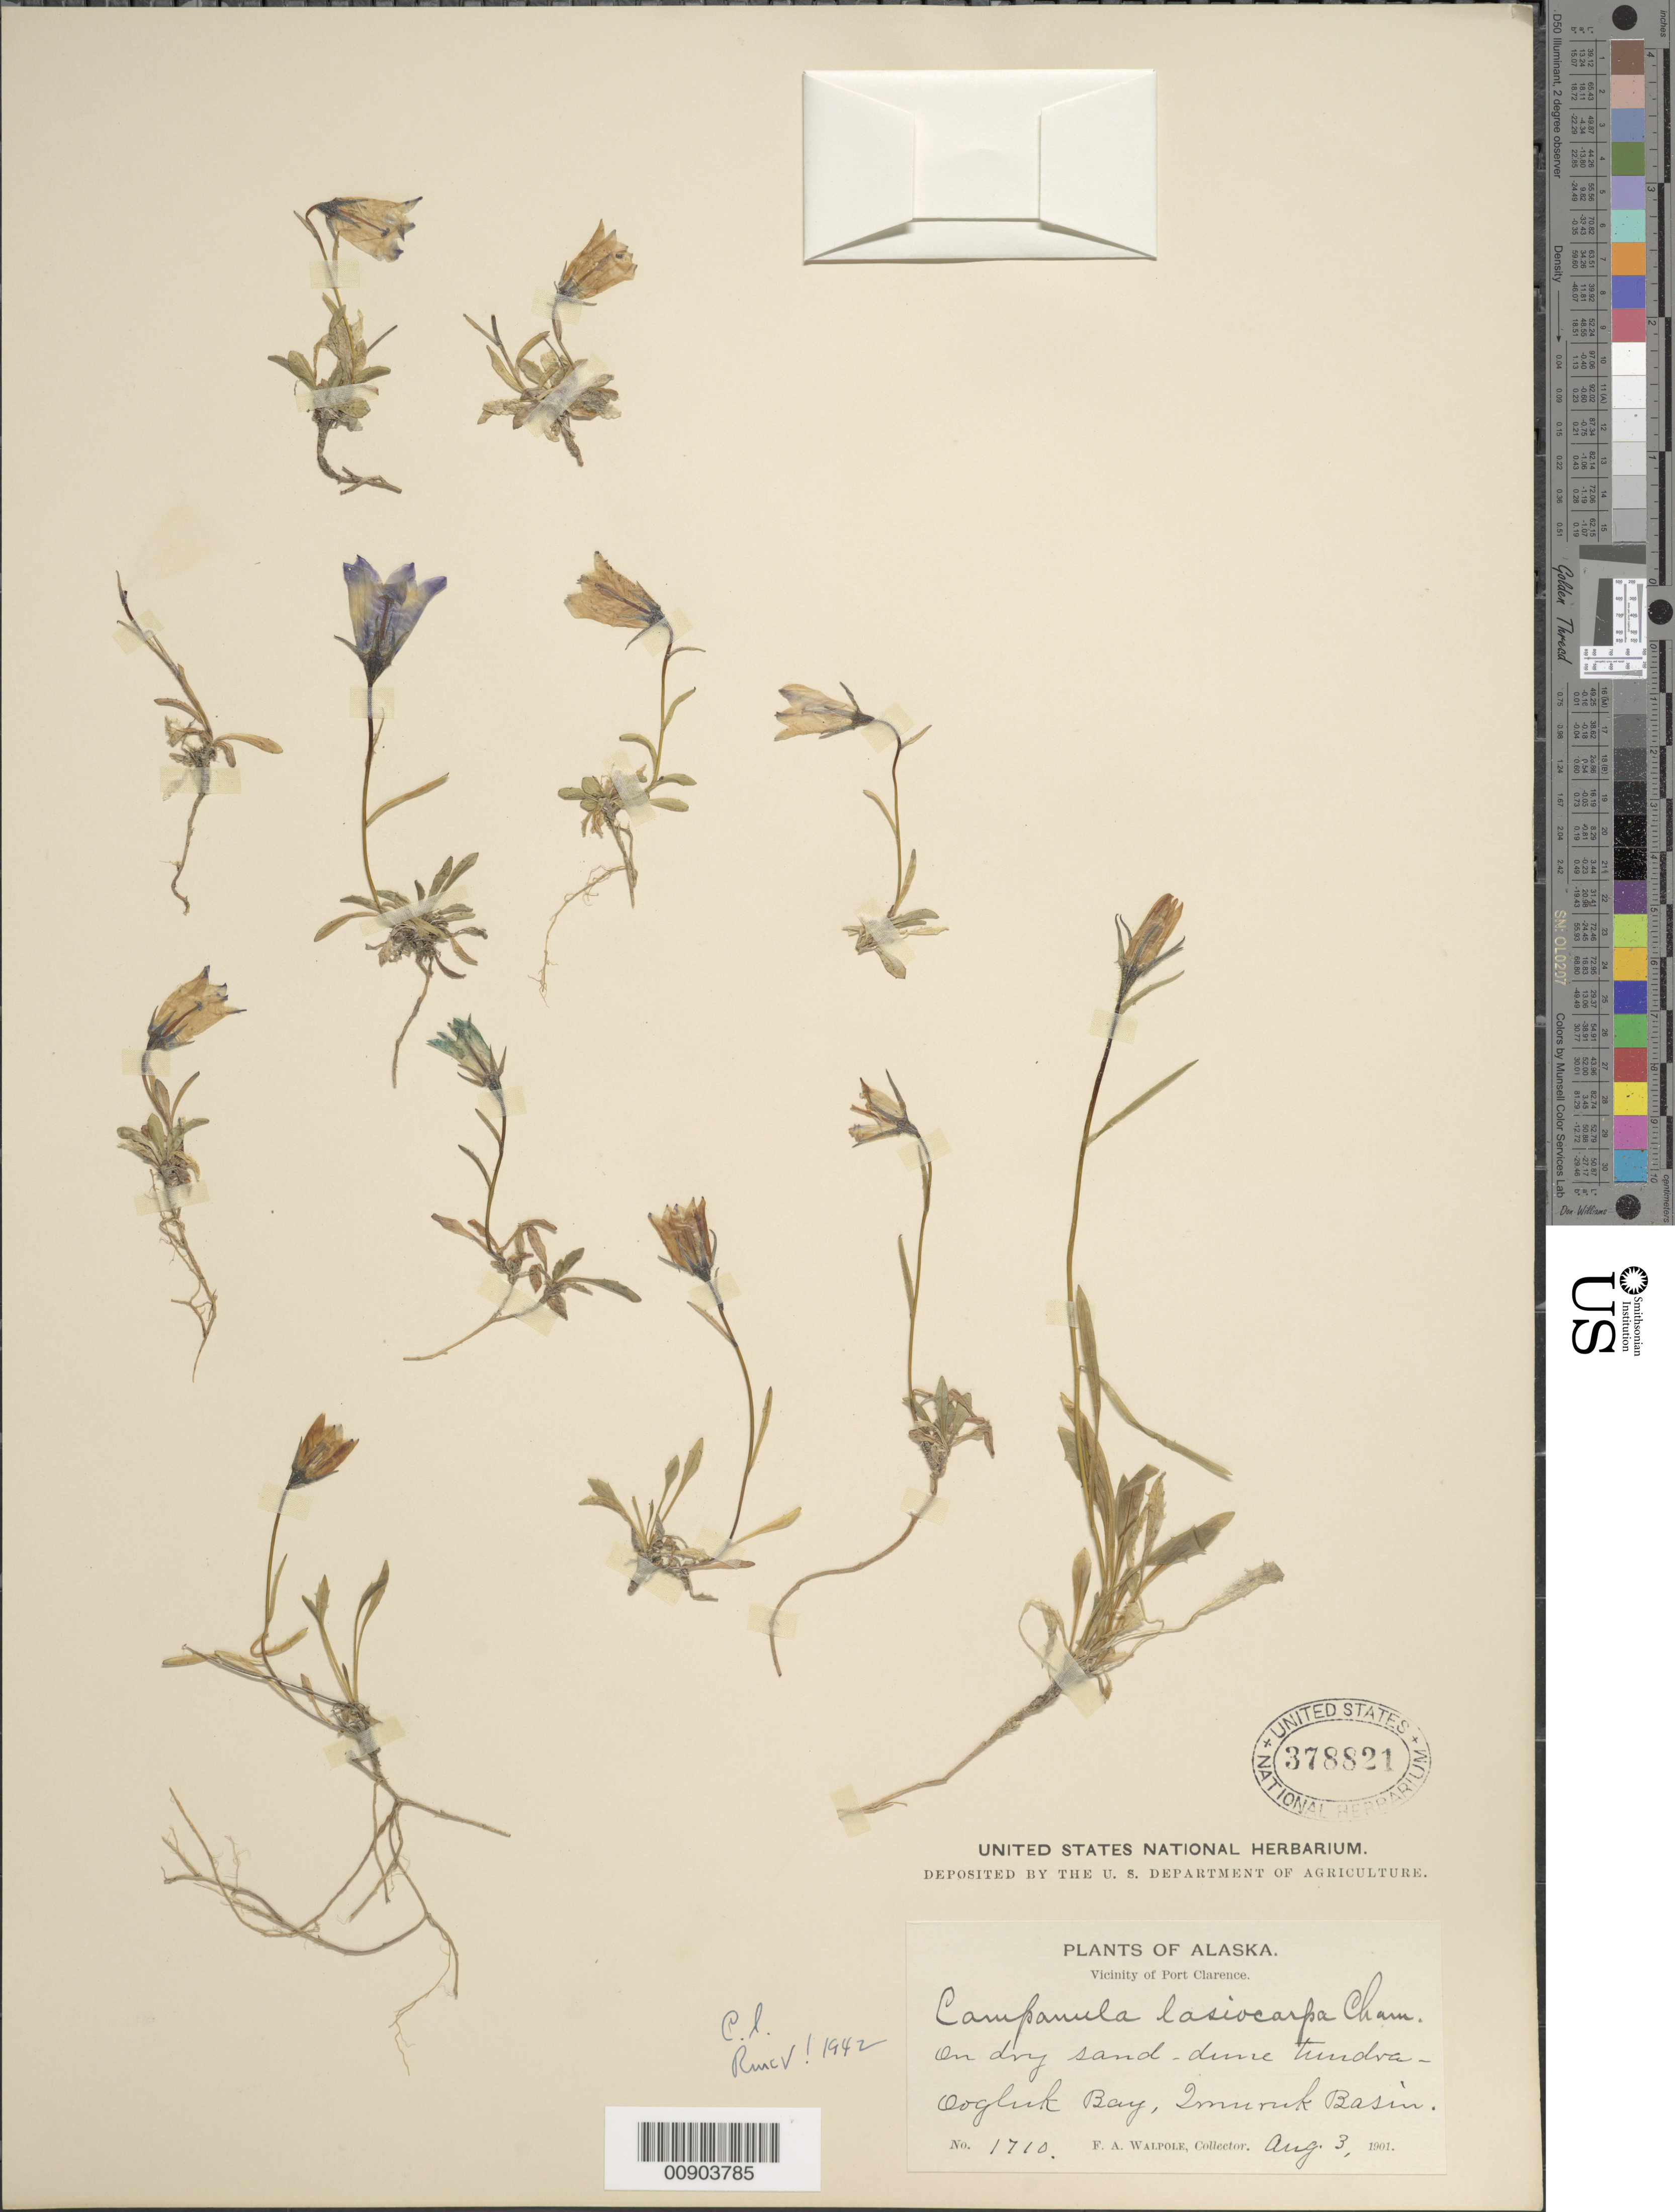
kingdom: Plantae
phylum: Tracheophyta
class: Magnoliopsida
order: Asterales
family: Campanulaceae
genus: Campanula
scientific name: Campanula lasiocarpa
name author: Cham.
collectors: F. Walpole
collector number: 1710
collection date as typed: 03 Aug 1901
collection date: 1901-08-03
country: United States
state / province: Alaska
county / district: Nome Census Area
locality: Vicinity of Port Clarence. Oogluk Bay, Imuruk Basin.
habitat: On dry sand-dune tundra.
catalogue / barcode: US 378821